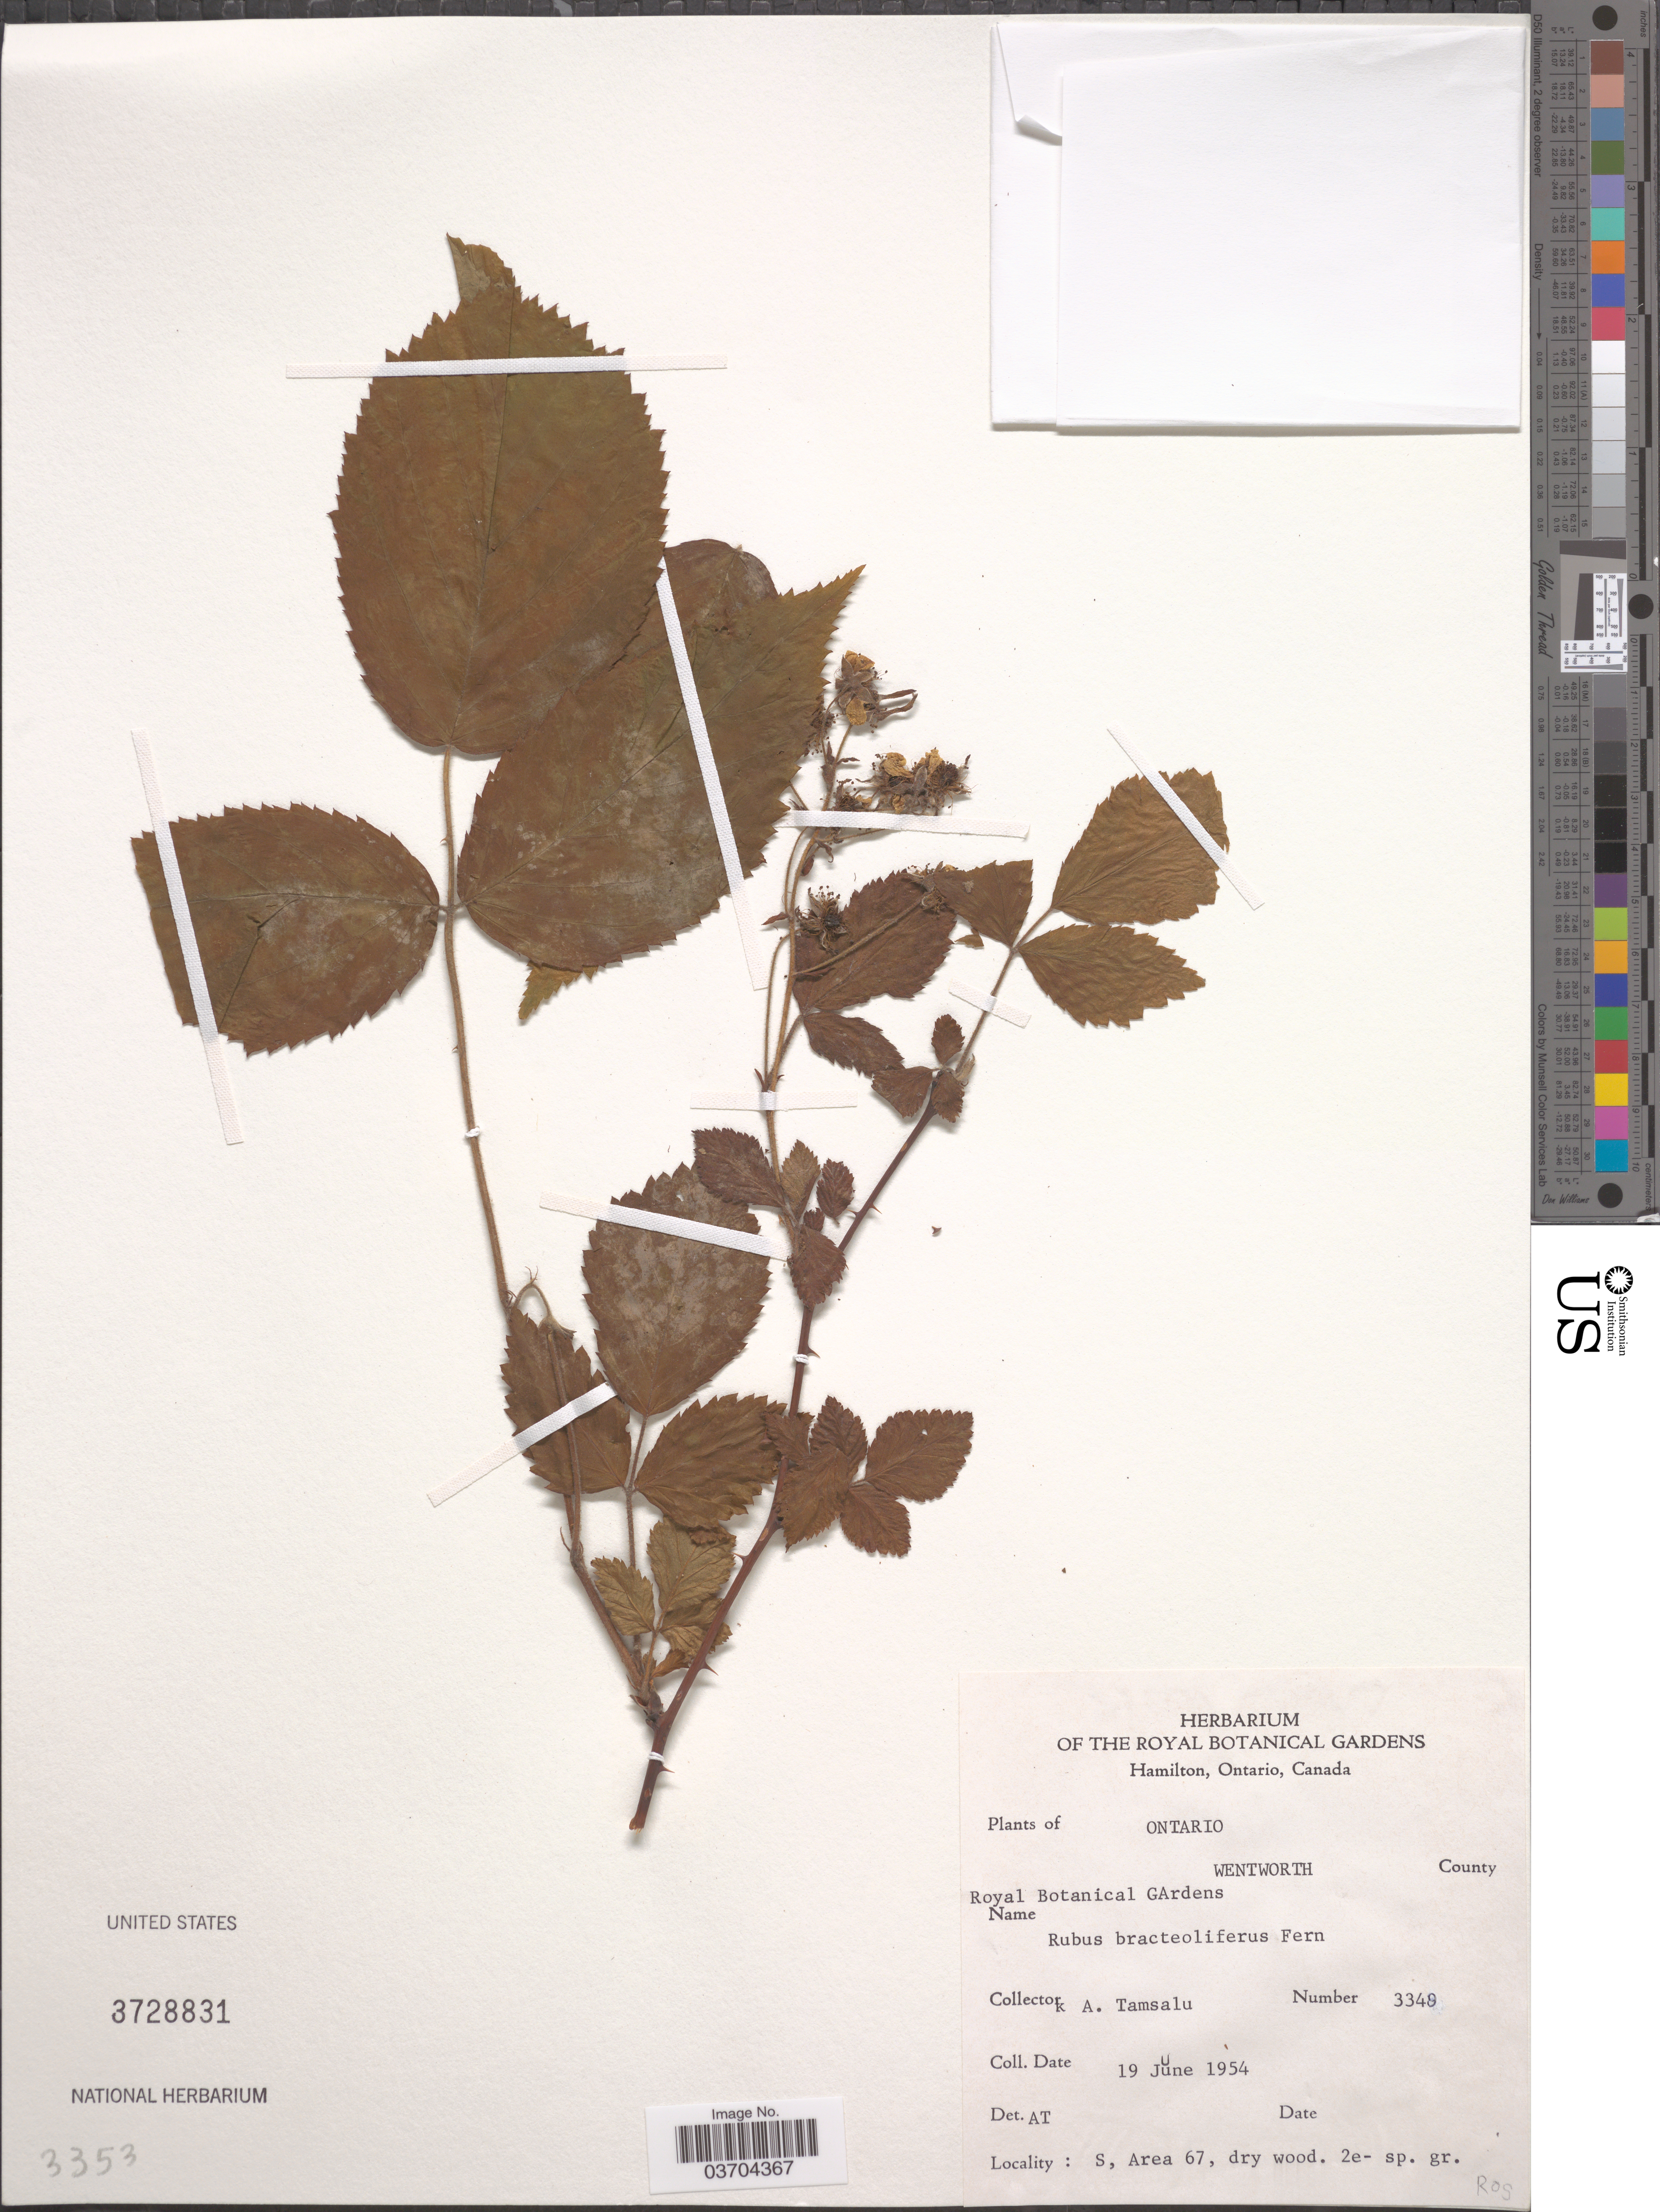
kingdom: Plantae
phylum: Tracheophyta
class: Magnoliopsida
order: Rosales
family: Rosaceae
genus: Rubus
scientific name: Rubus bracteoliferus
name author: Fernald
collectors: A. Tamsalu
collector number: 3349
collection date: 1954-06-19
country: Canada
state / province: Ontario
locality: Wentworth County. Royal Botanical Gardens. S, Area 67.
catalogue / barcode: US 3728831